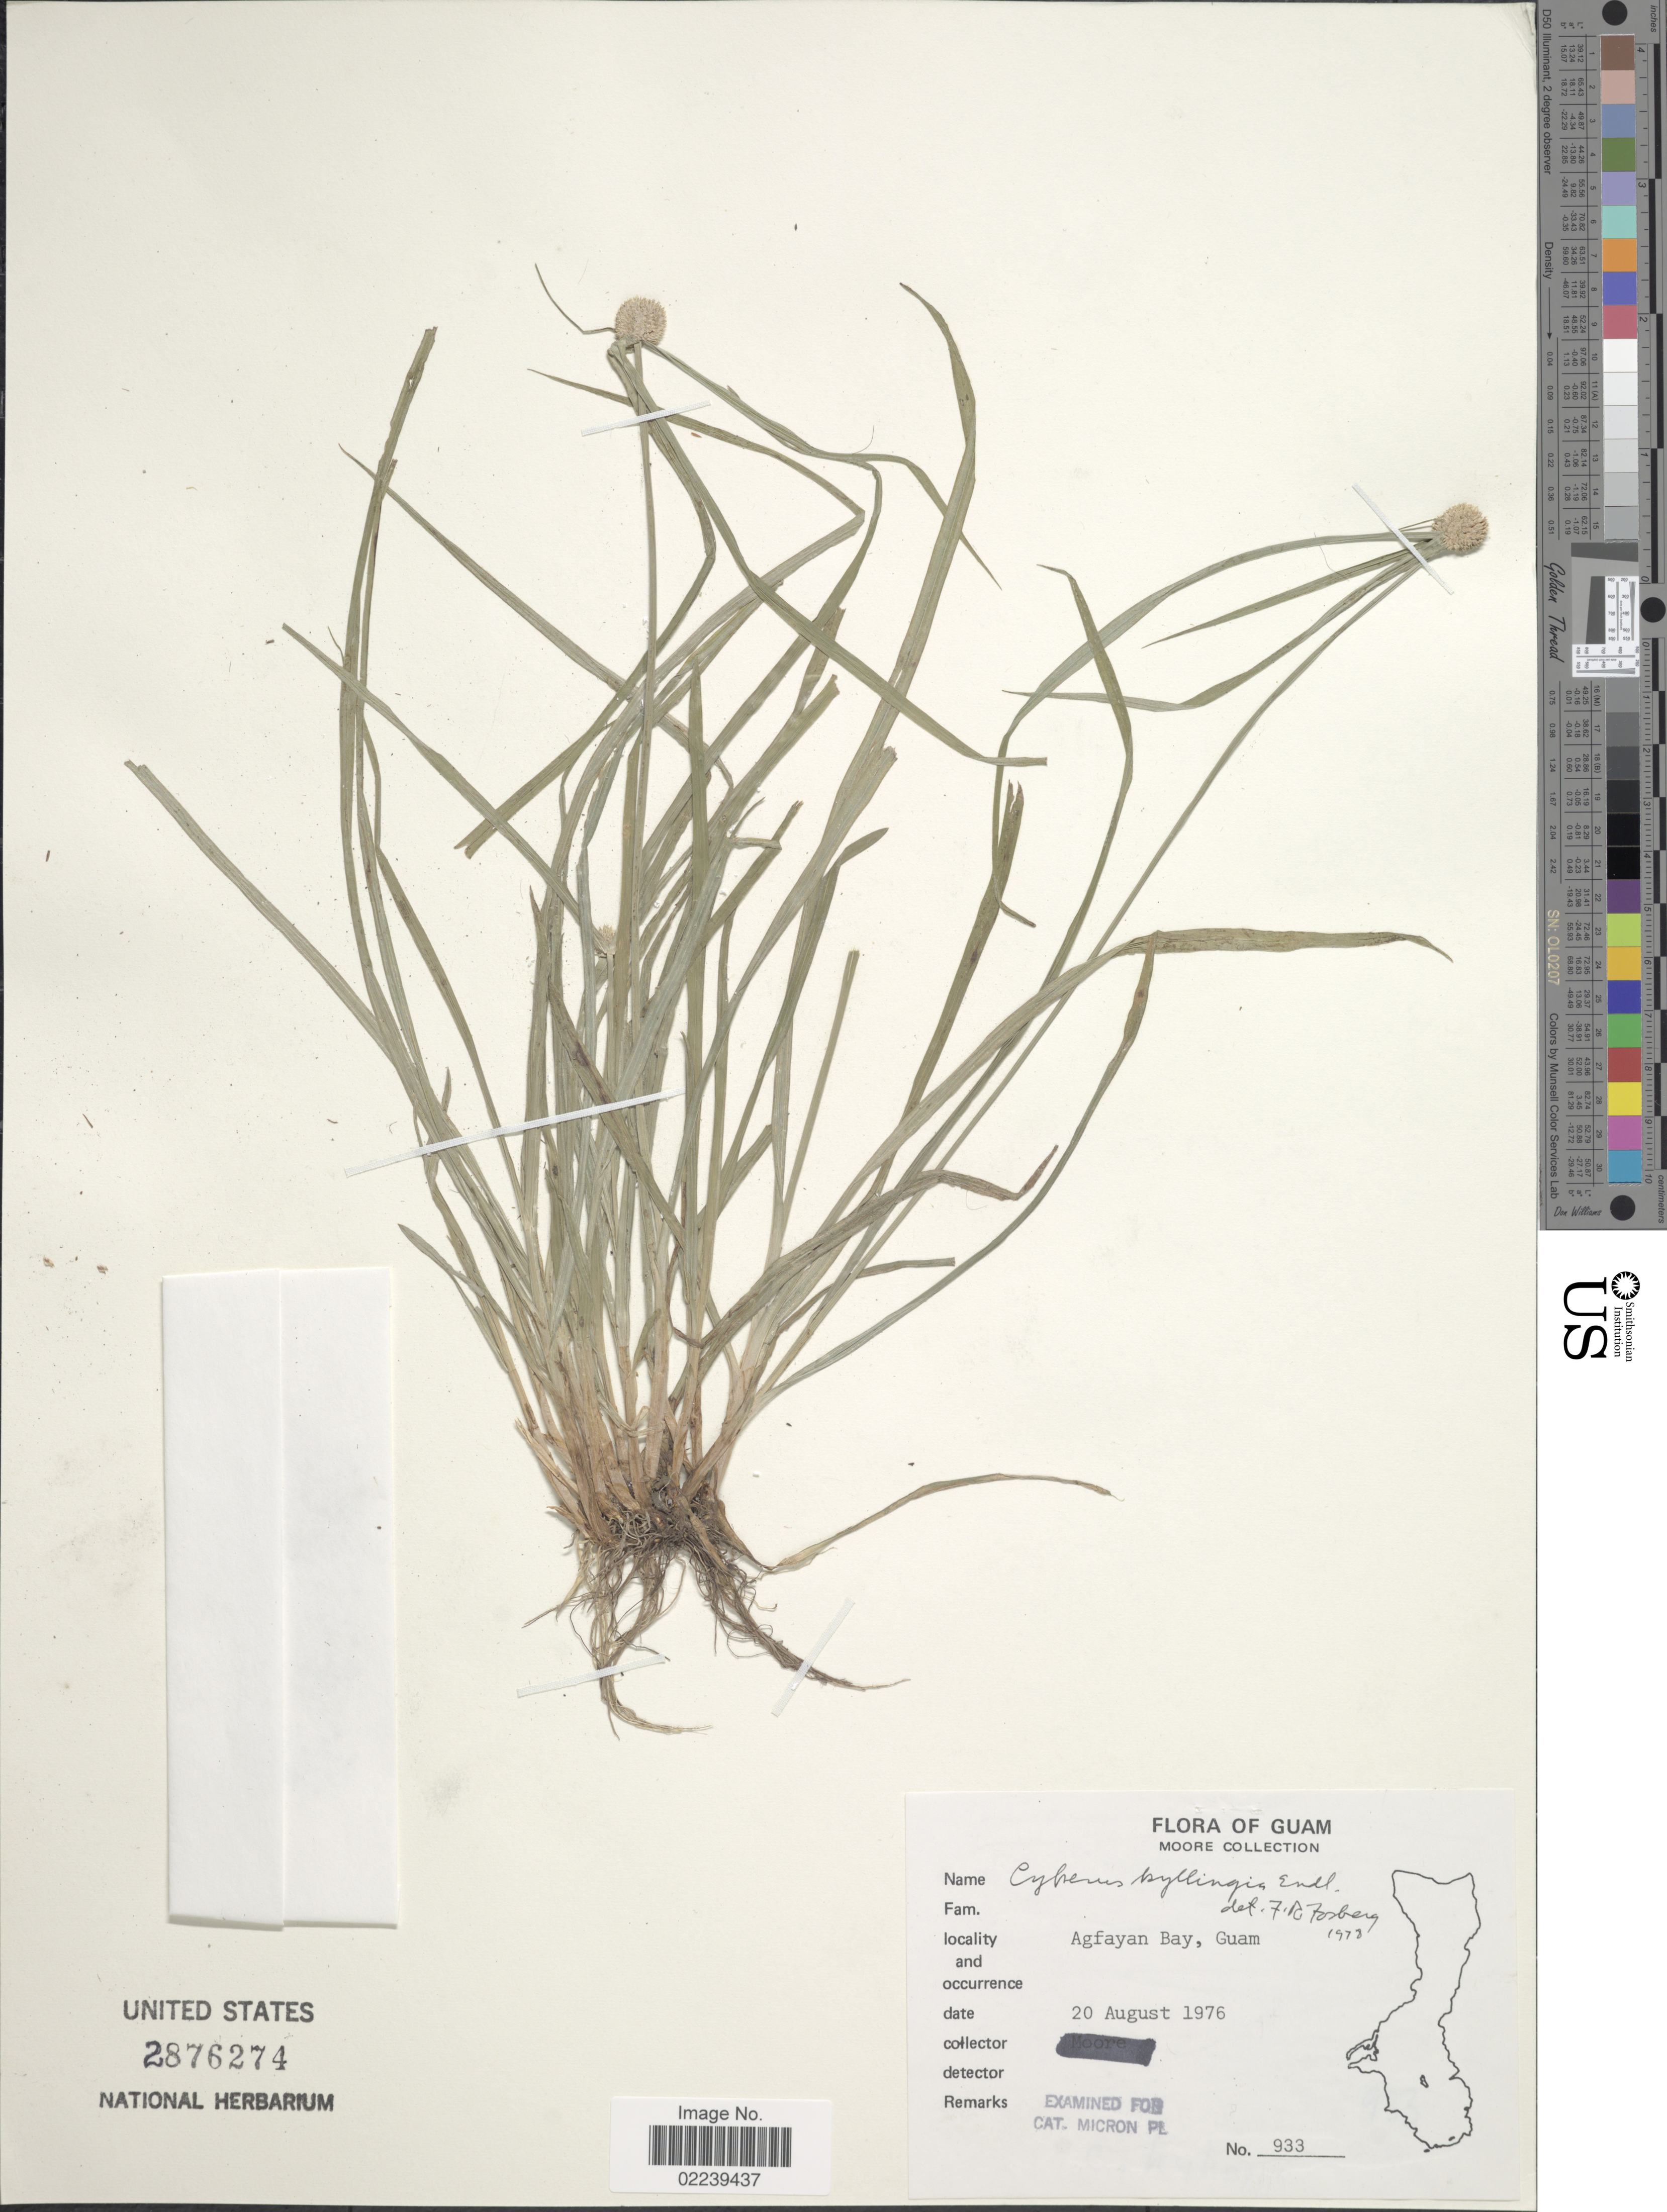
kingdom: Plantae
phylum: Tracheophyta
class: Liliopsida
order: Poales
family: Cyperaceae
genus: Cyperus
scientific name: Cyperus mindorensis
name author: (Steud.) Huygh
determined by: Strong, M. T., (US), Smithsonian Institution - National Museum of Natural History (UNITED STATES)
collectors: -. Moore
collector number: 933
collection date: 1976-08-20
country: Guam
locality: Moore Collection, Agfayan Bay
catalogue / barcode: US 2876274